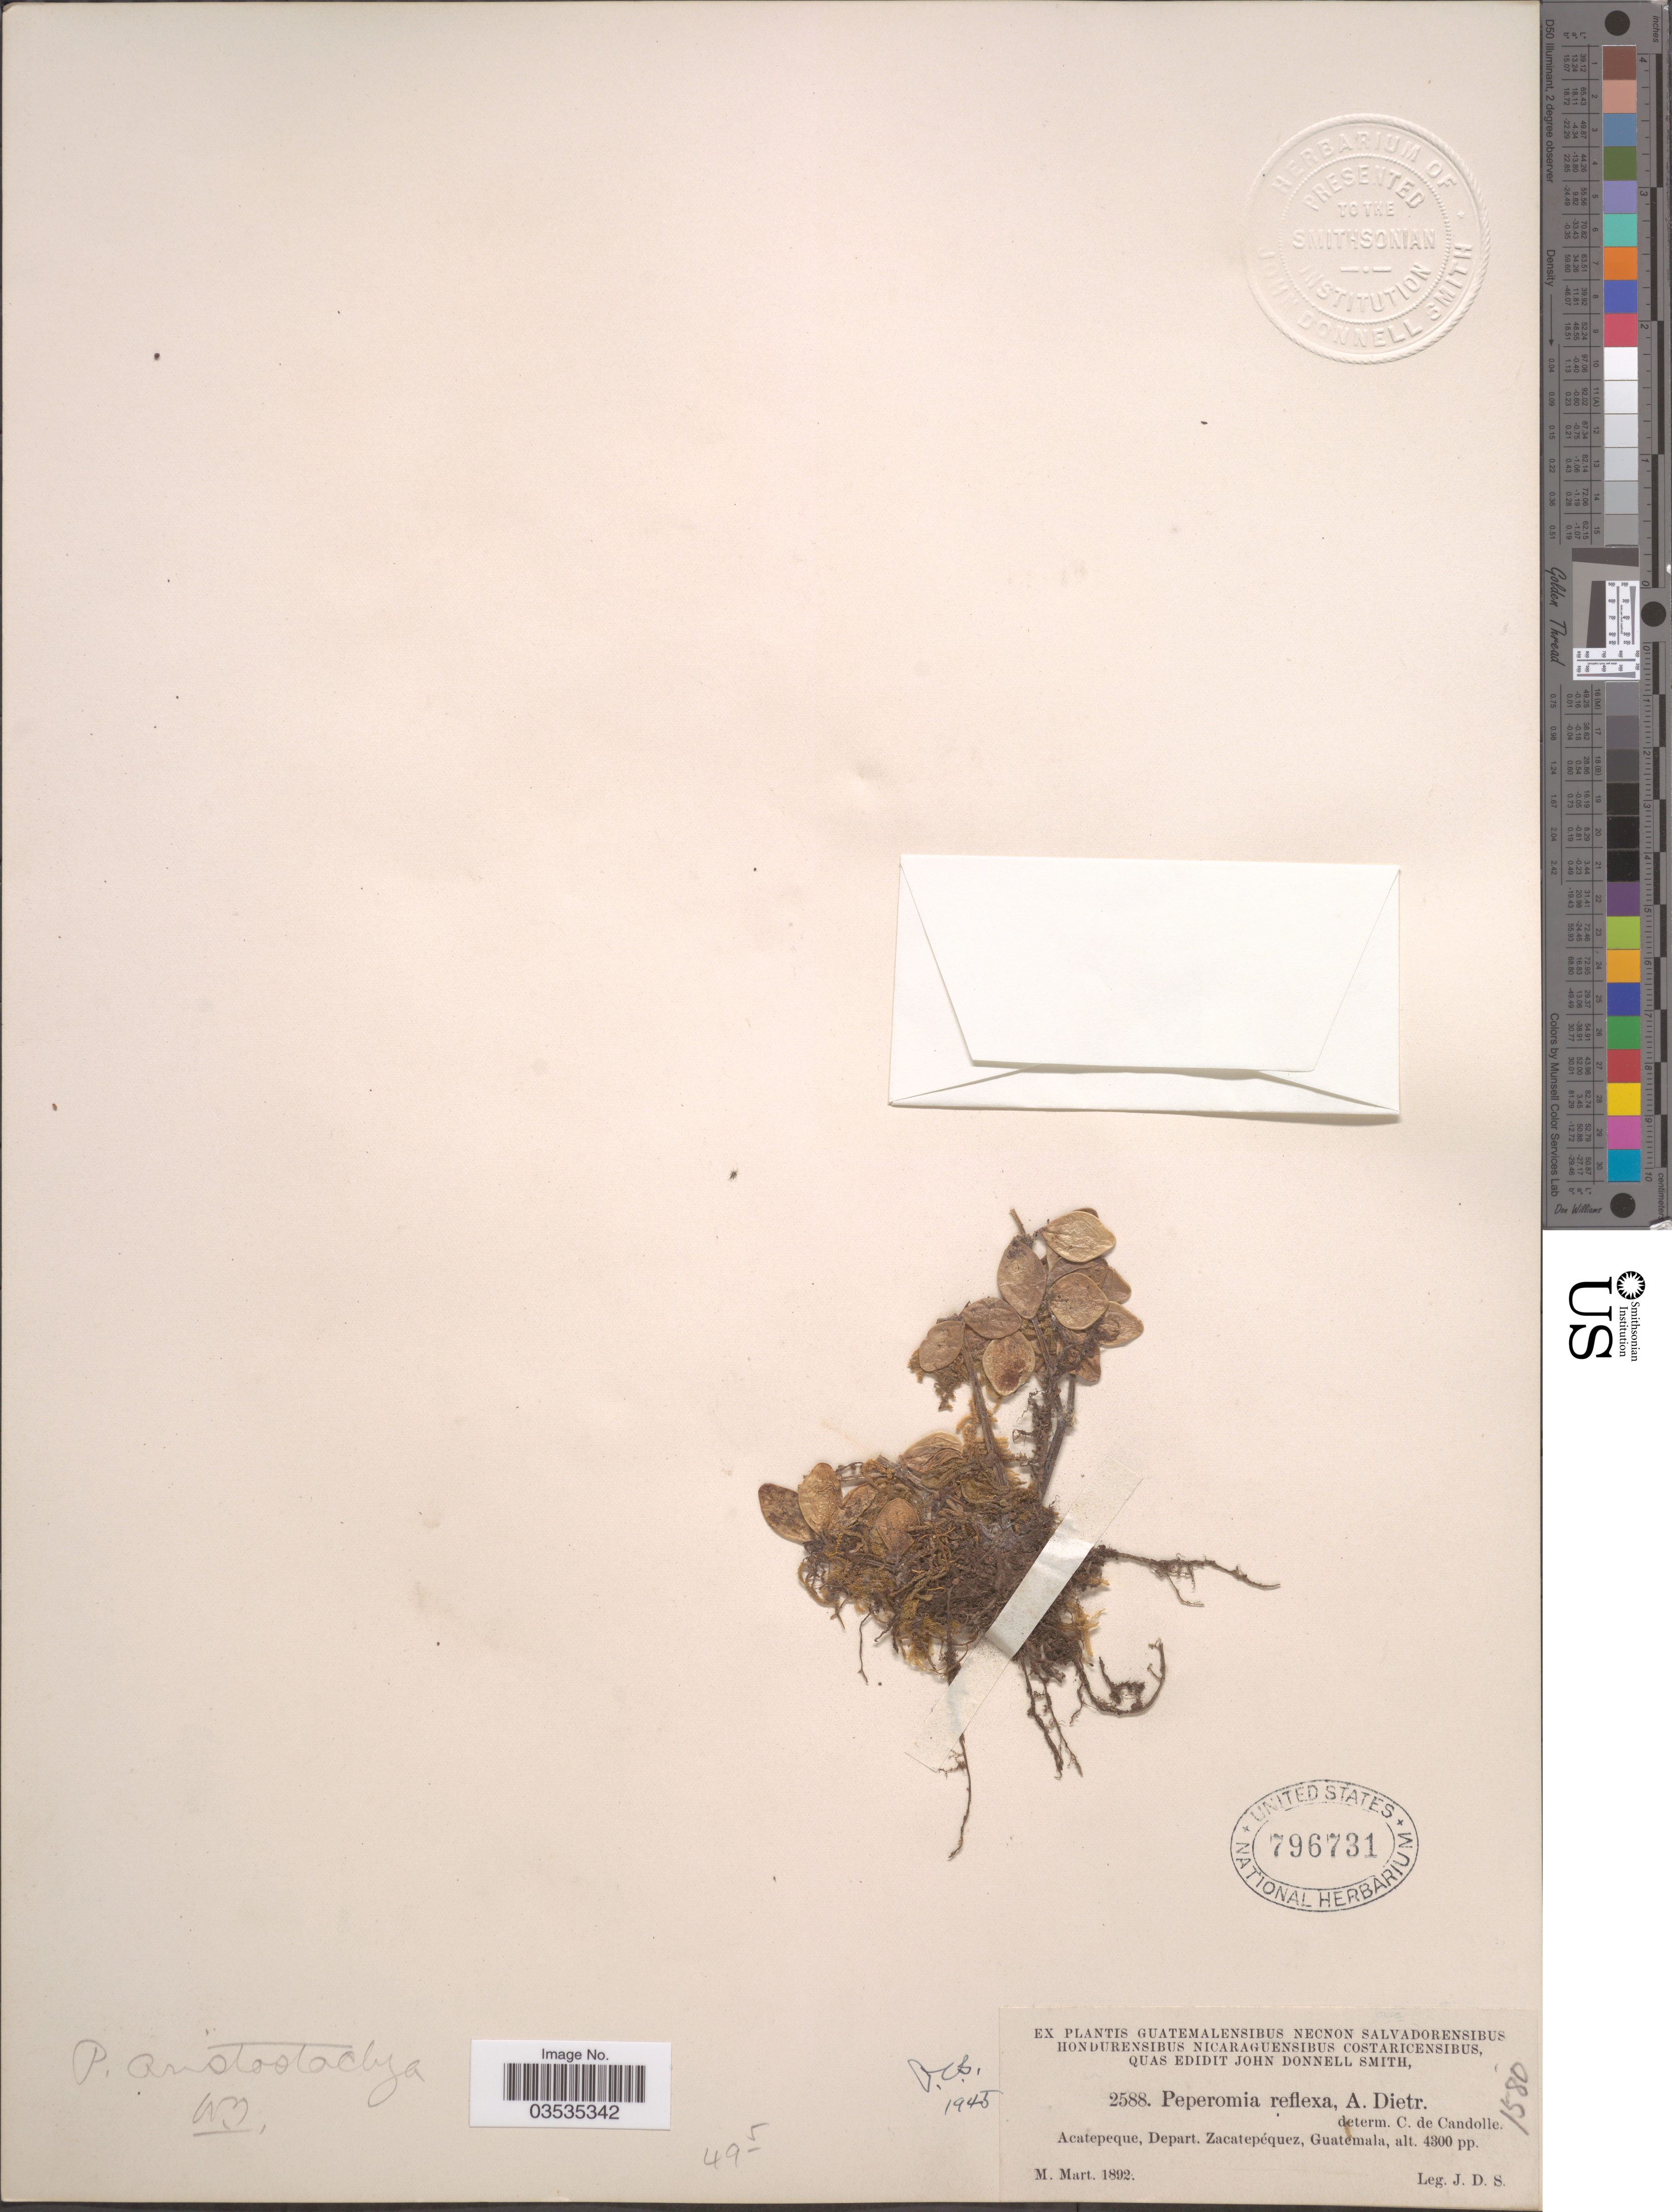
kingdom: Plantae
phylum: Tracheophyta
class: Magnoliopsida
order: Piperales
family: Piperaceae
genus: Peperomia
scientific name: Peperomia tetraphylla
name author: (G. Forst.) Hook. & Arn.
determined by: Jiménez, José Estaban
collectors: J. Donnell Smith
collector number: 2588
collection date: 1892-03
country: Guatemala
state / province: Sacatepequez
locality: Acatepeque, Depart. Zacatepéquez.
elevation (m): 1311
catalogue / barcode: US 796731